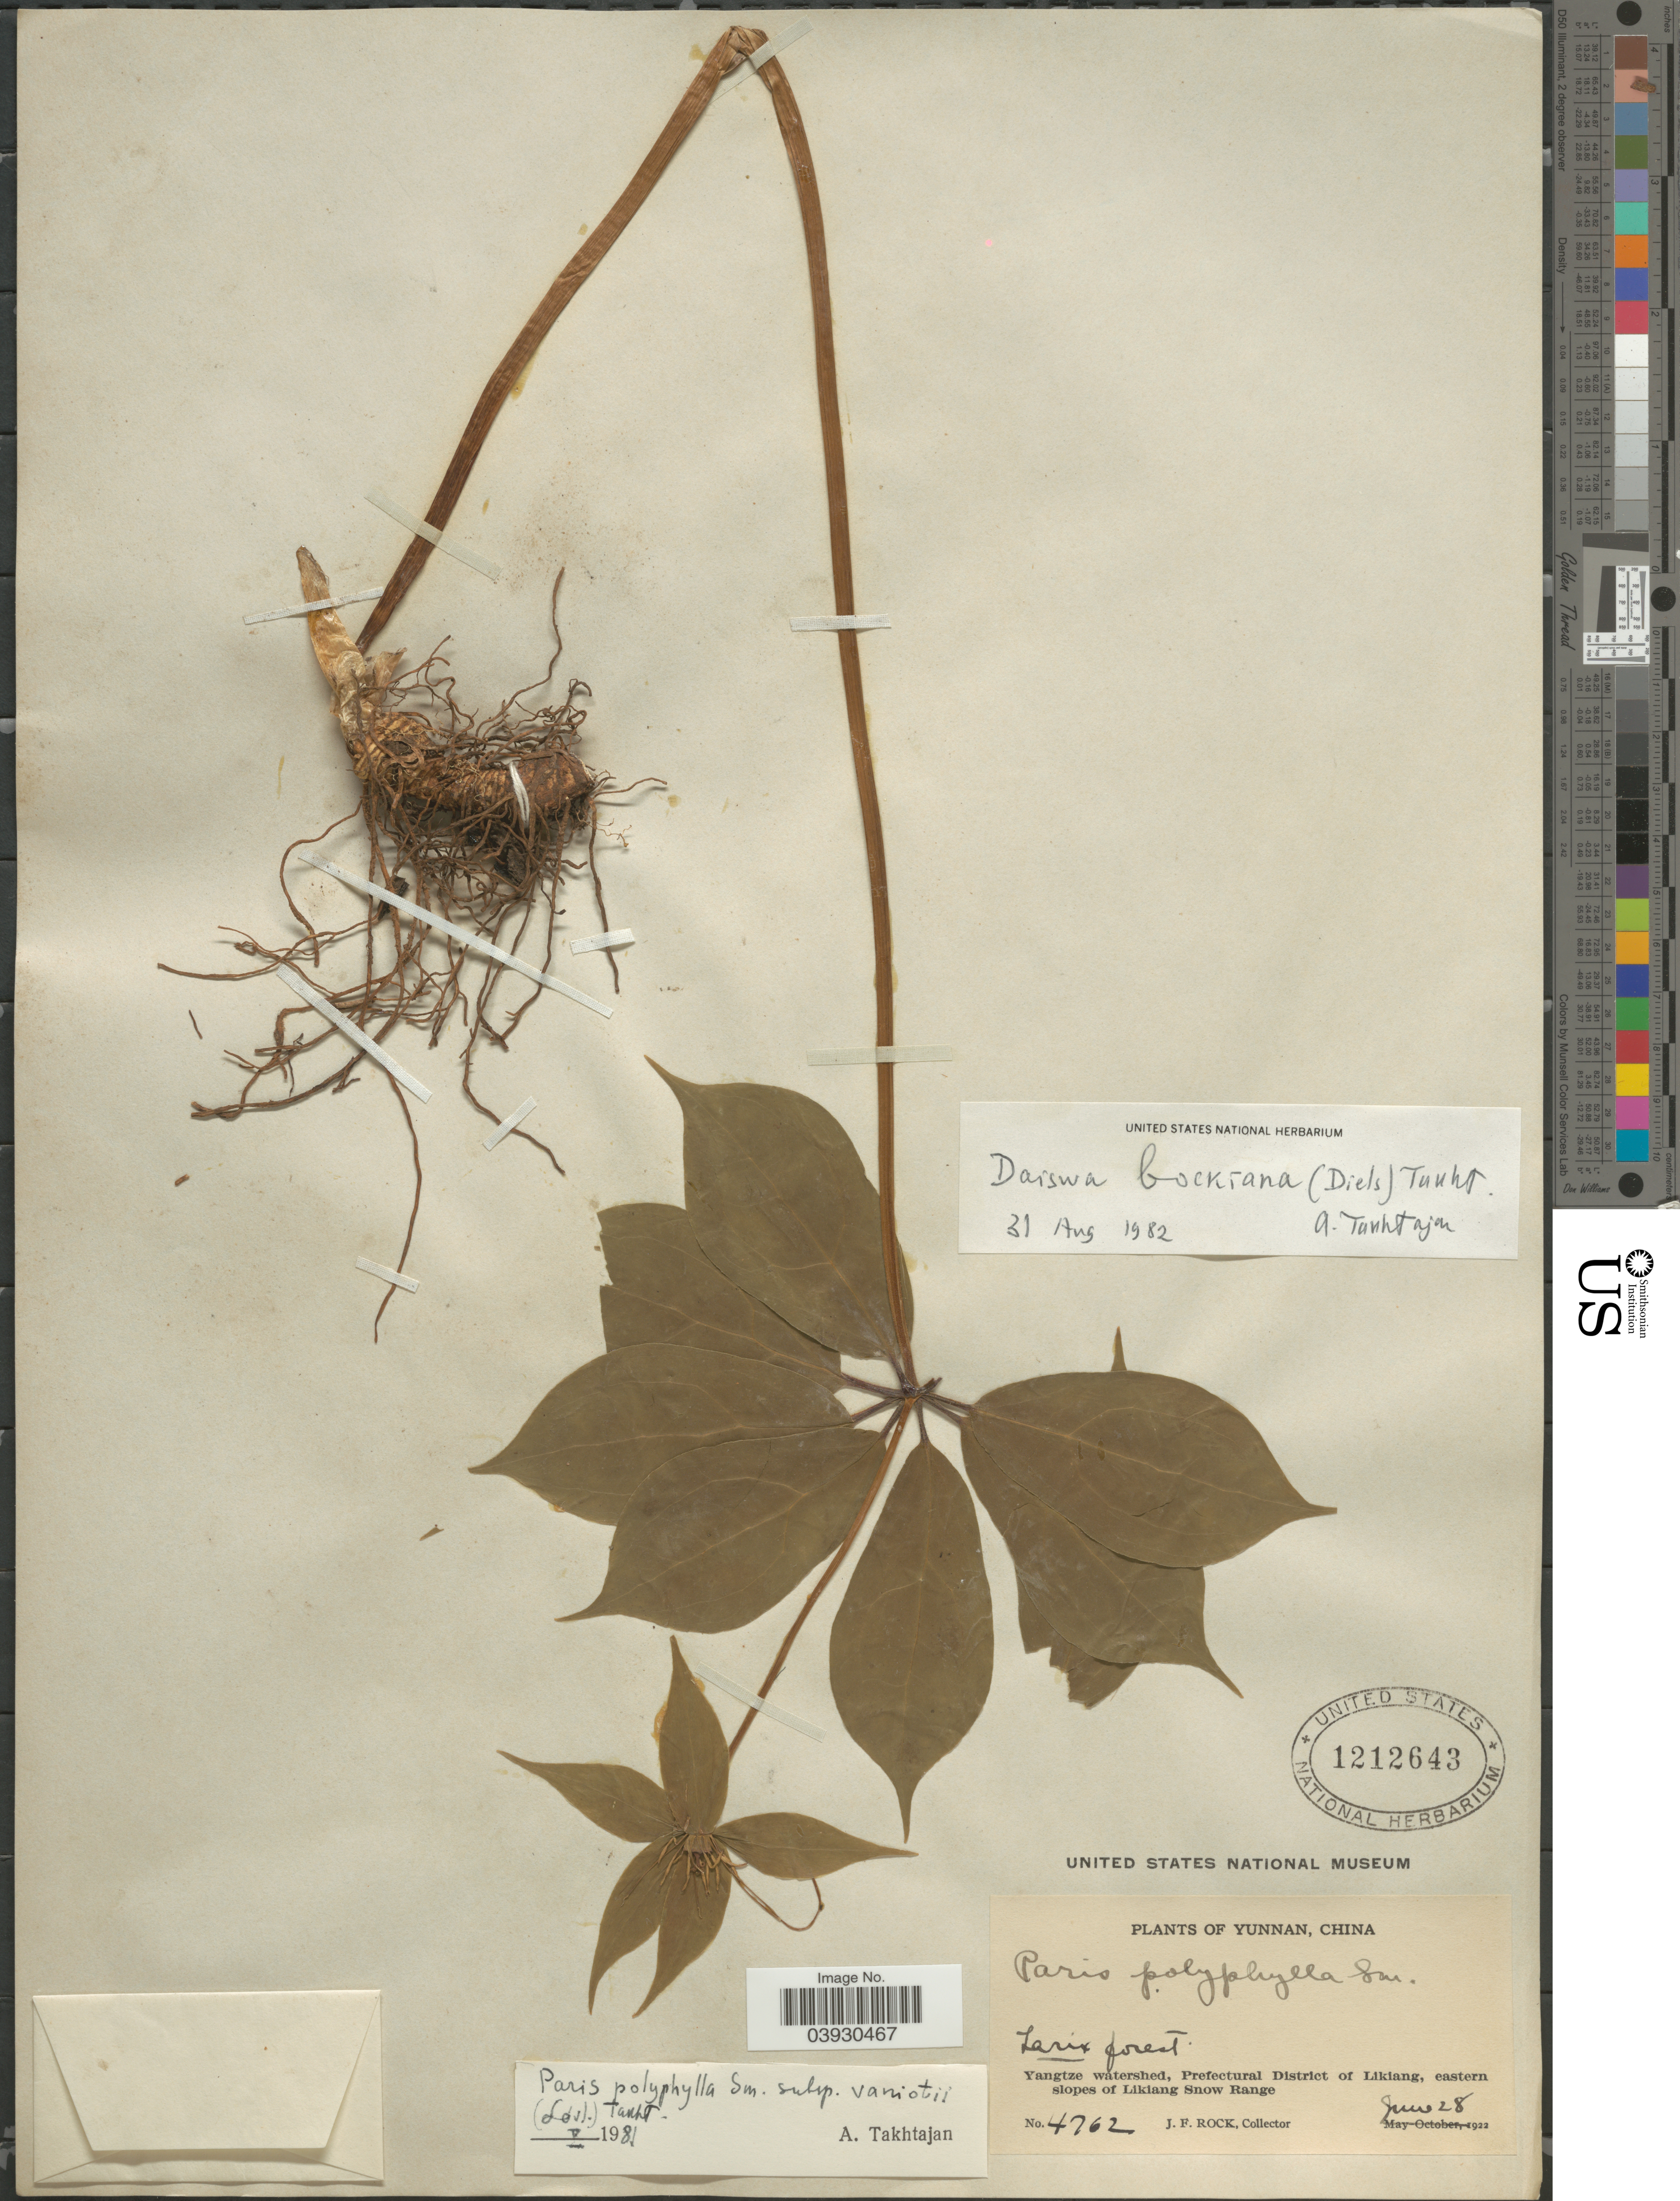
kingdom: Plantae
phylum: Tracheophyta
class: Liliopsida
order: Liliales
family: Melanthiaceae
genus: Paris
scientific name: Paris polyphylla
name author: Sm.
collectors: J. Rock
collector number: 4762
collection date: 1922-06-28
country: China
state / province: Yunnan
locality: Yangtze watershed, Prefectural District of Likiang, eastern slopes of Likiang Snow Range.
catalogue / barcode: US 1212643